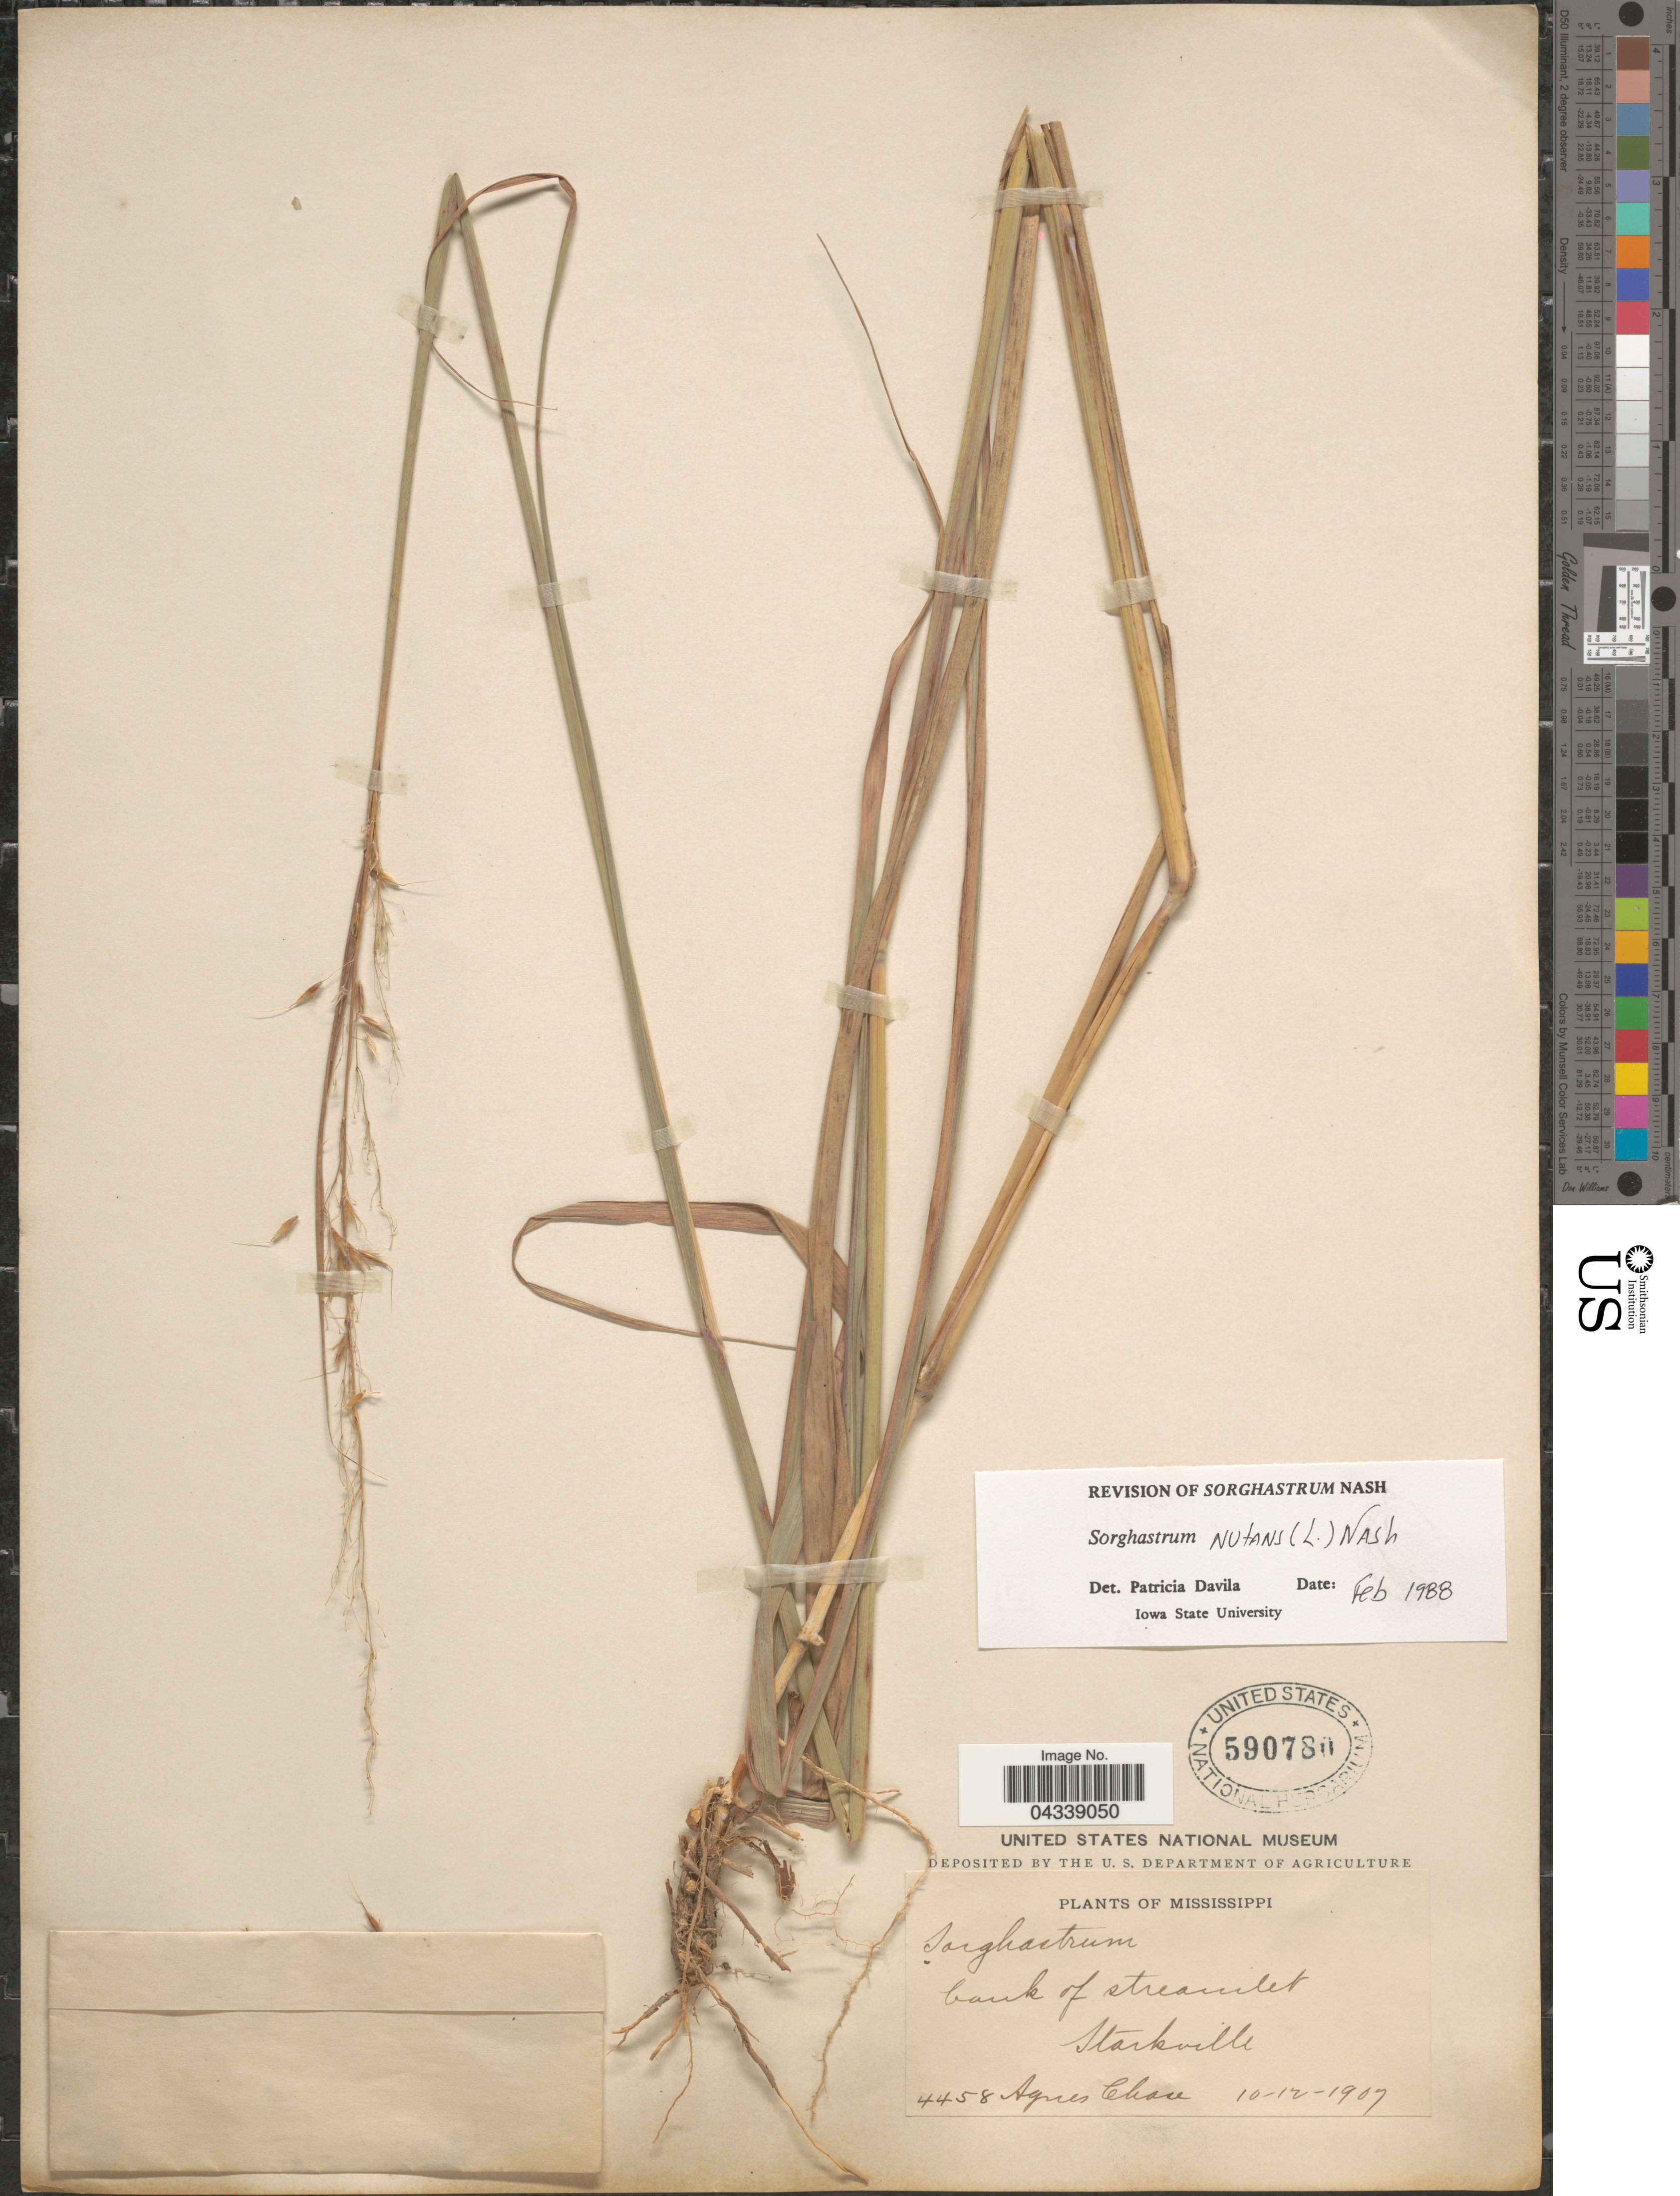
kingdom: Plantae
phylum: Tracheophyta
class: Liliopsida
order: Poales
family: Poaceae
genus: Sorghastrum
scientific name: Sorghastrum nutans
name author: (L.) Nash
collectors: A. Chase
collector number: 4458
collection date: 1907-10-12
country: United States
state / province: Mississippi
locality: Bank of streamlet Starkville.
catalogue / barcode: US 590780